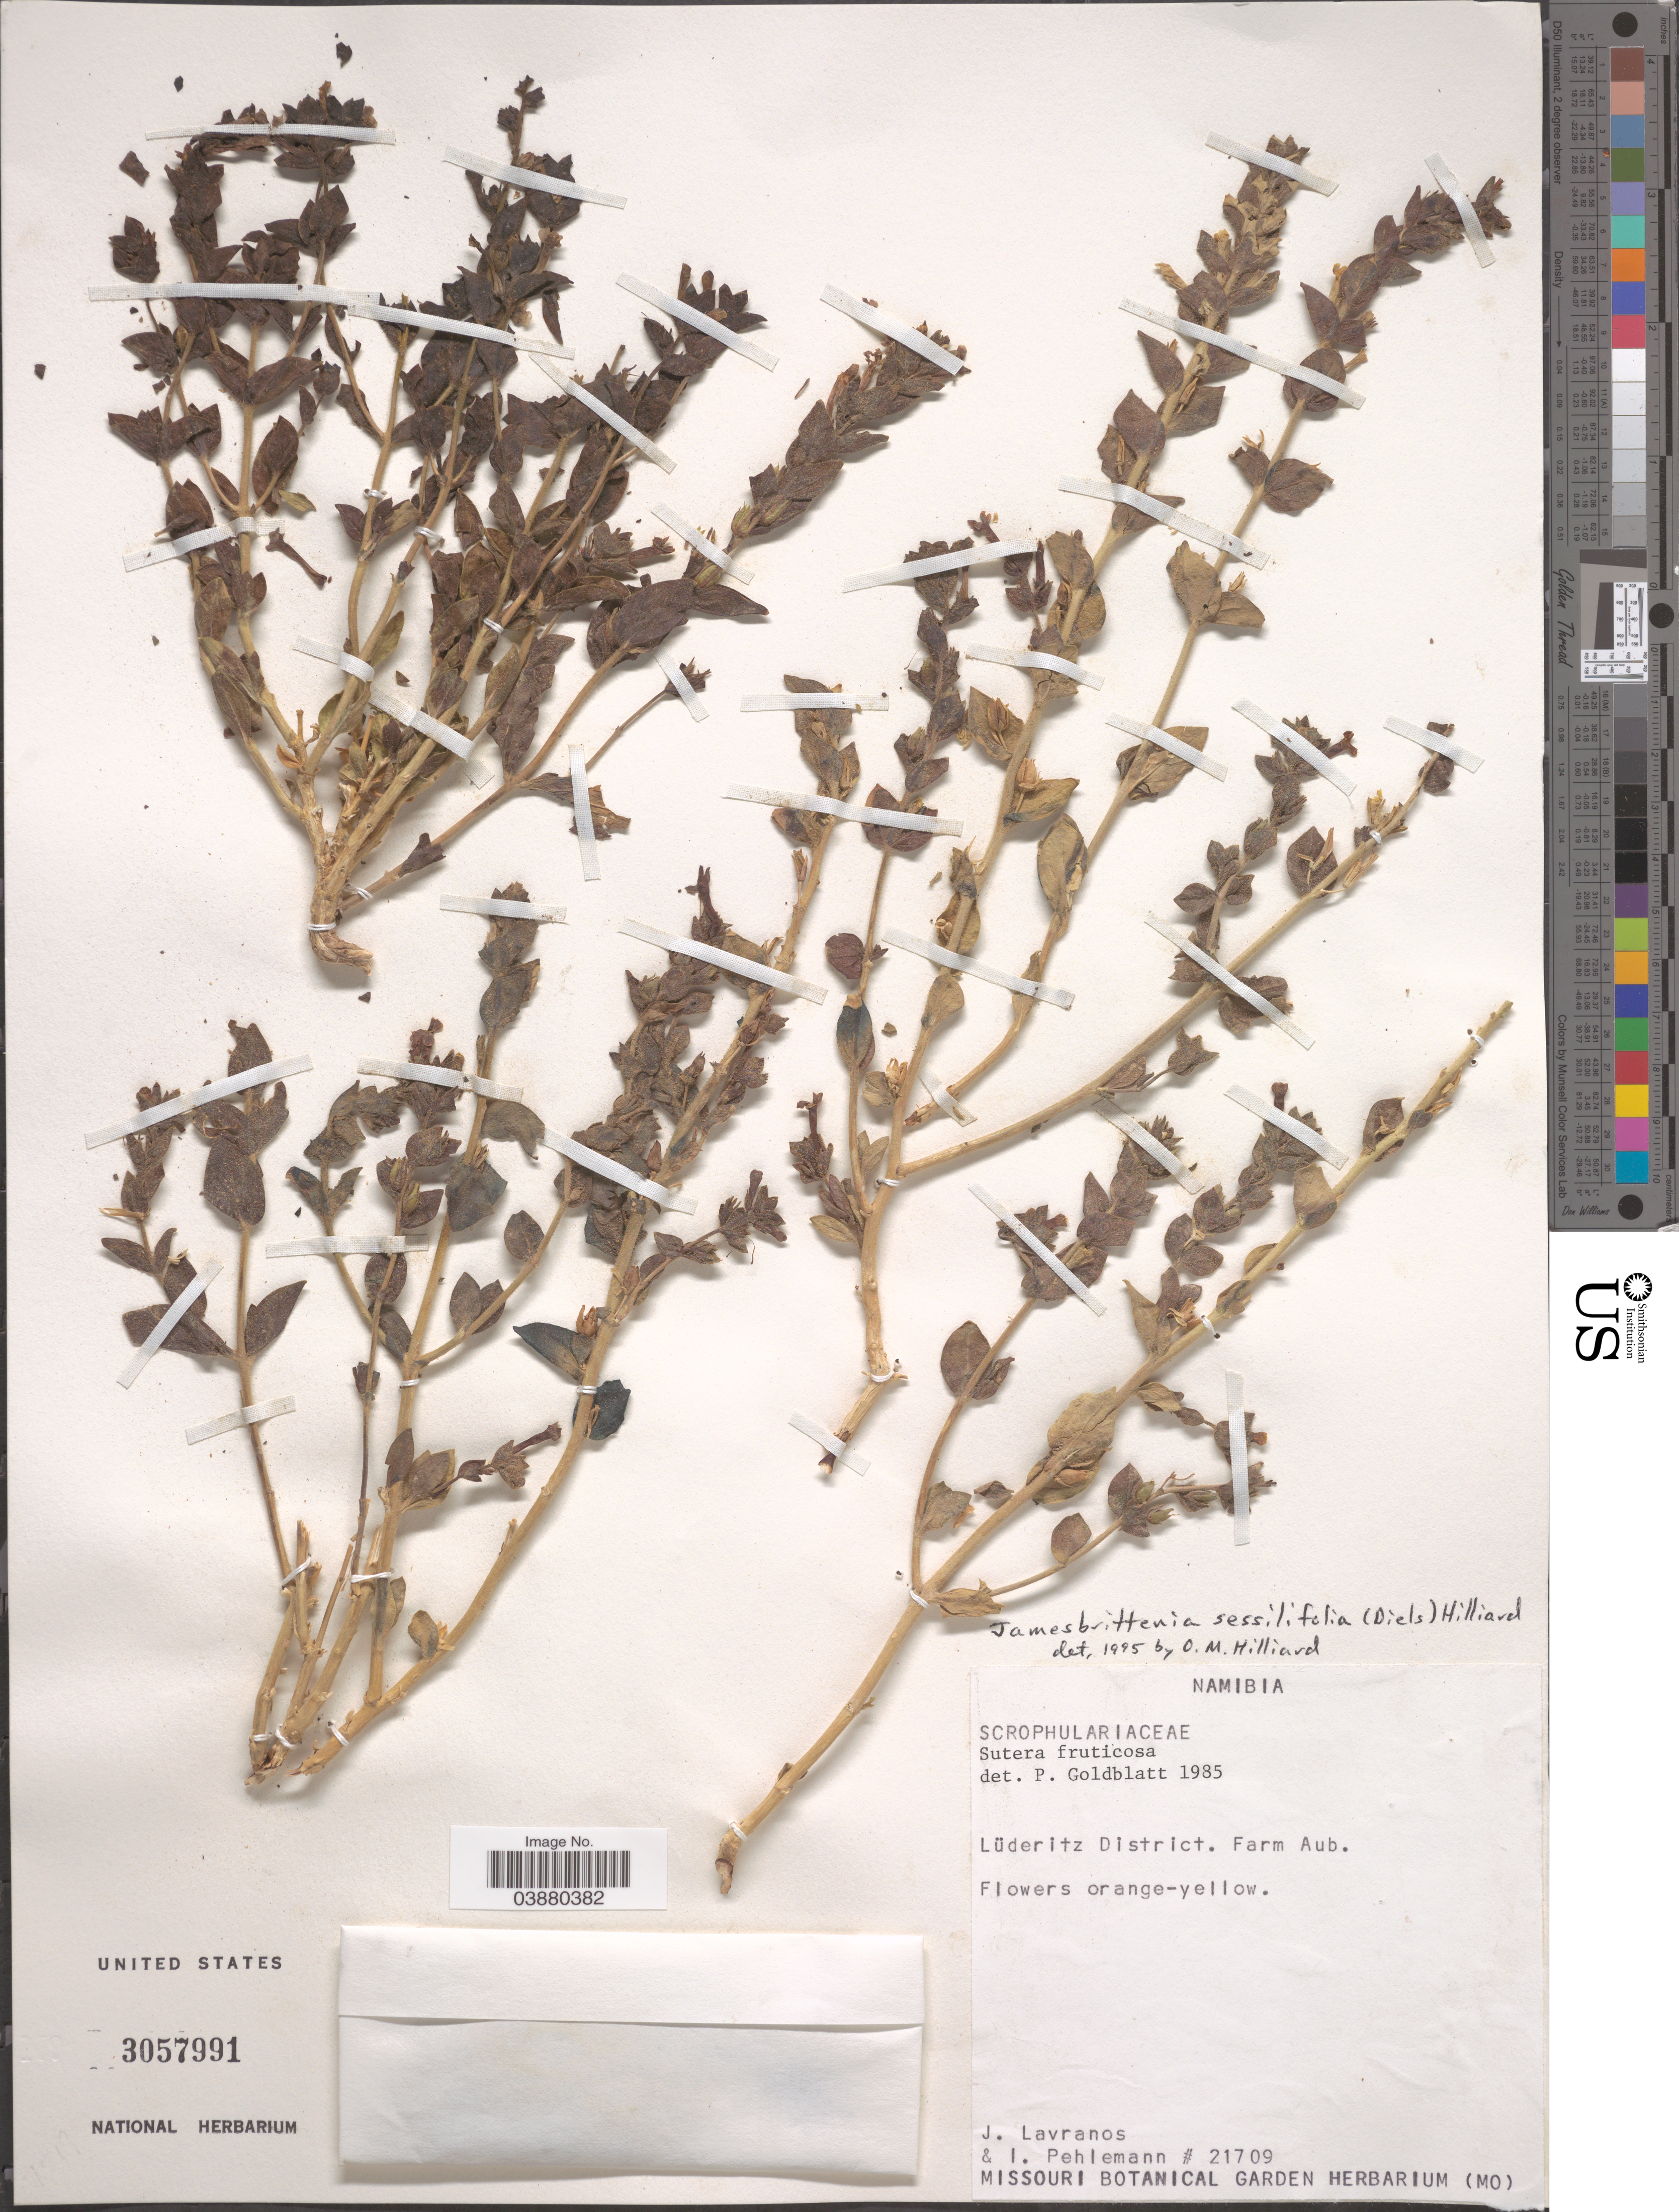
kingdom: Plantae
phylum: Tracheophyta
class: Magnoliopsida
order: Lamiales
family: Scrophulariaceae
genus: Jamesbrittenia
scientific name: Jamesbrittenia sessilifolia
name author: (Diels) Hilliard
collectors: J. Lavranos & I. Pehlemann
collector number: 21709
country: Namibia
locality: Lüderitz District. Farm Aub.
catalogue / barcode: US 3057991